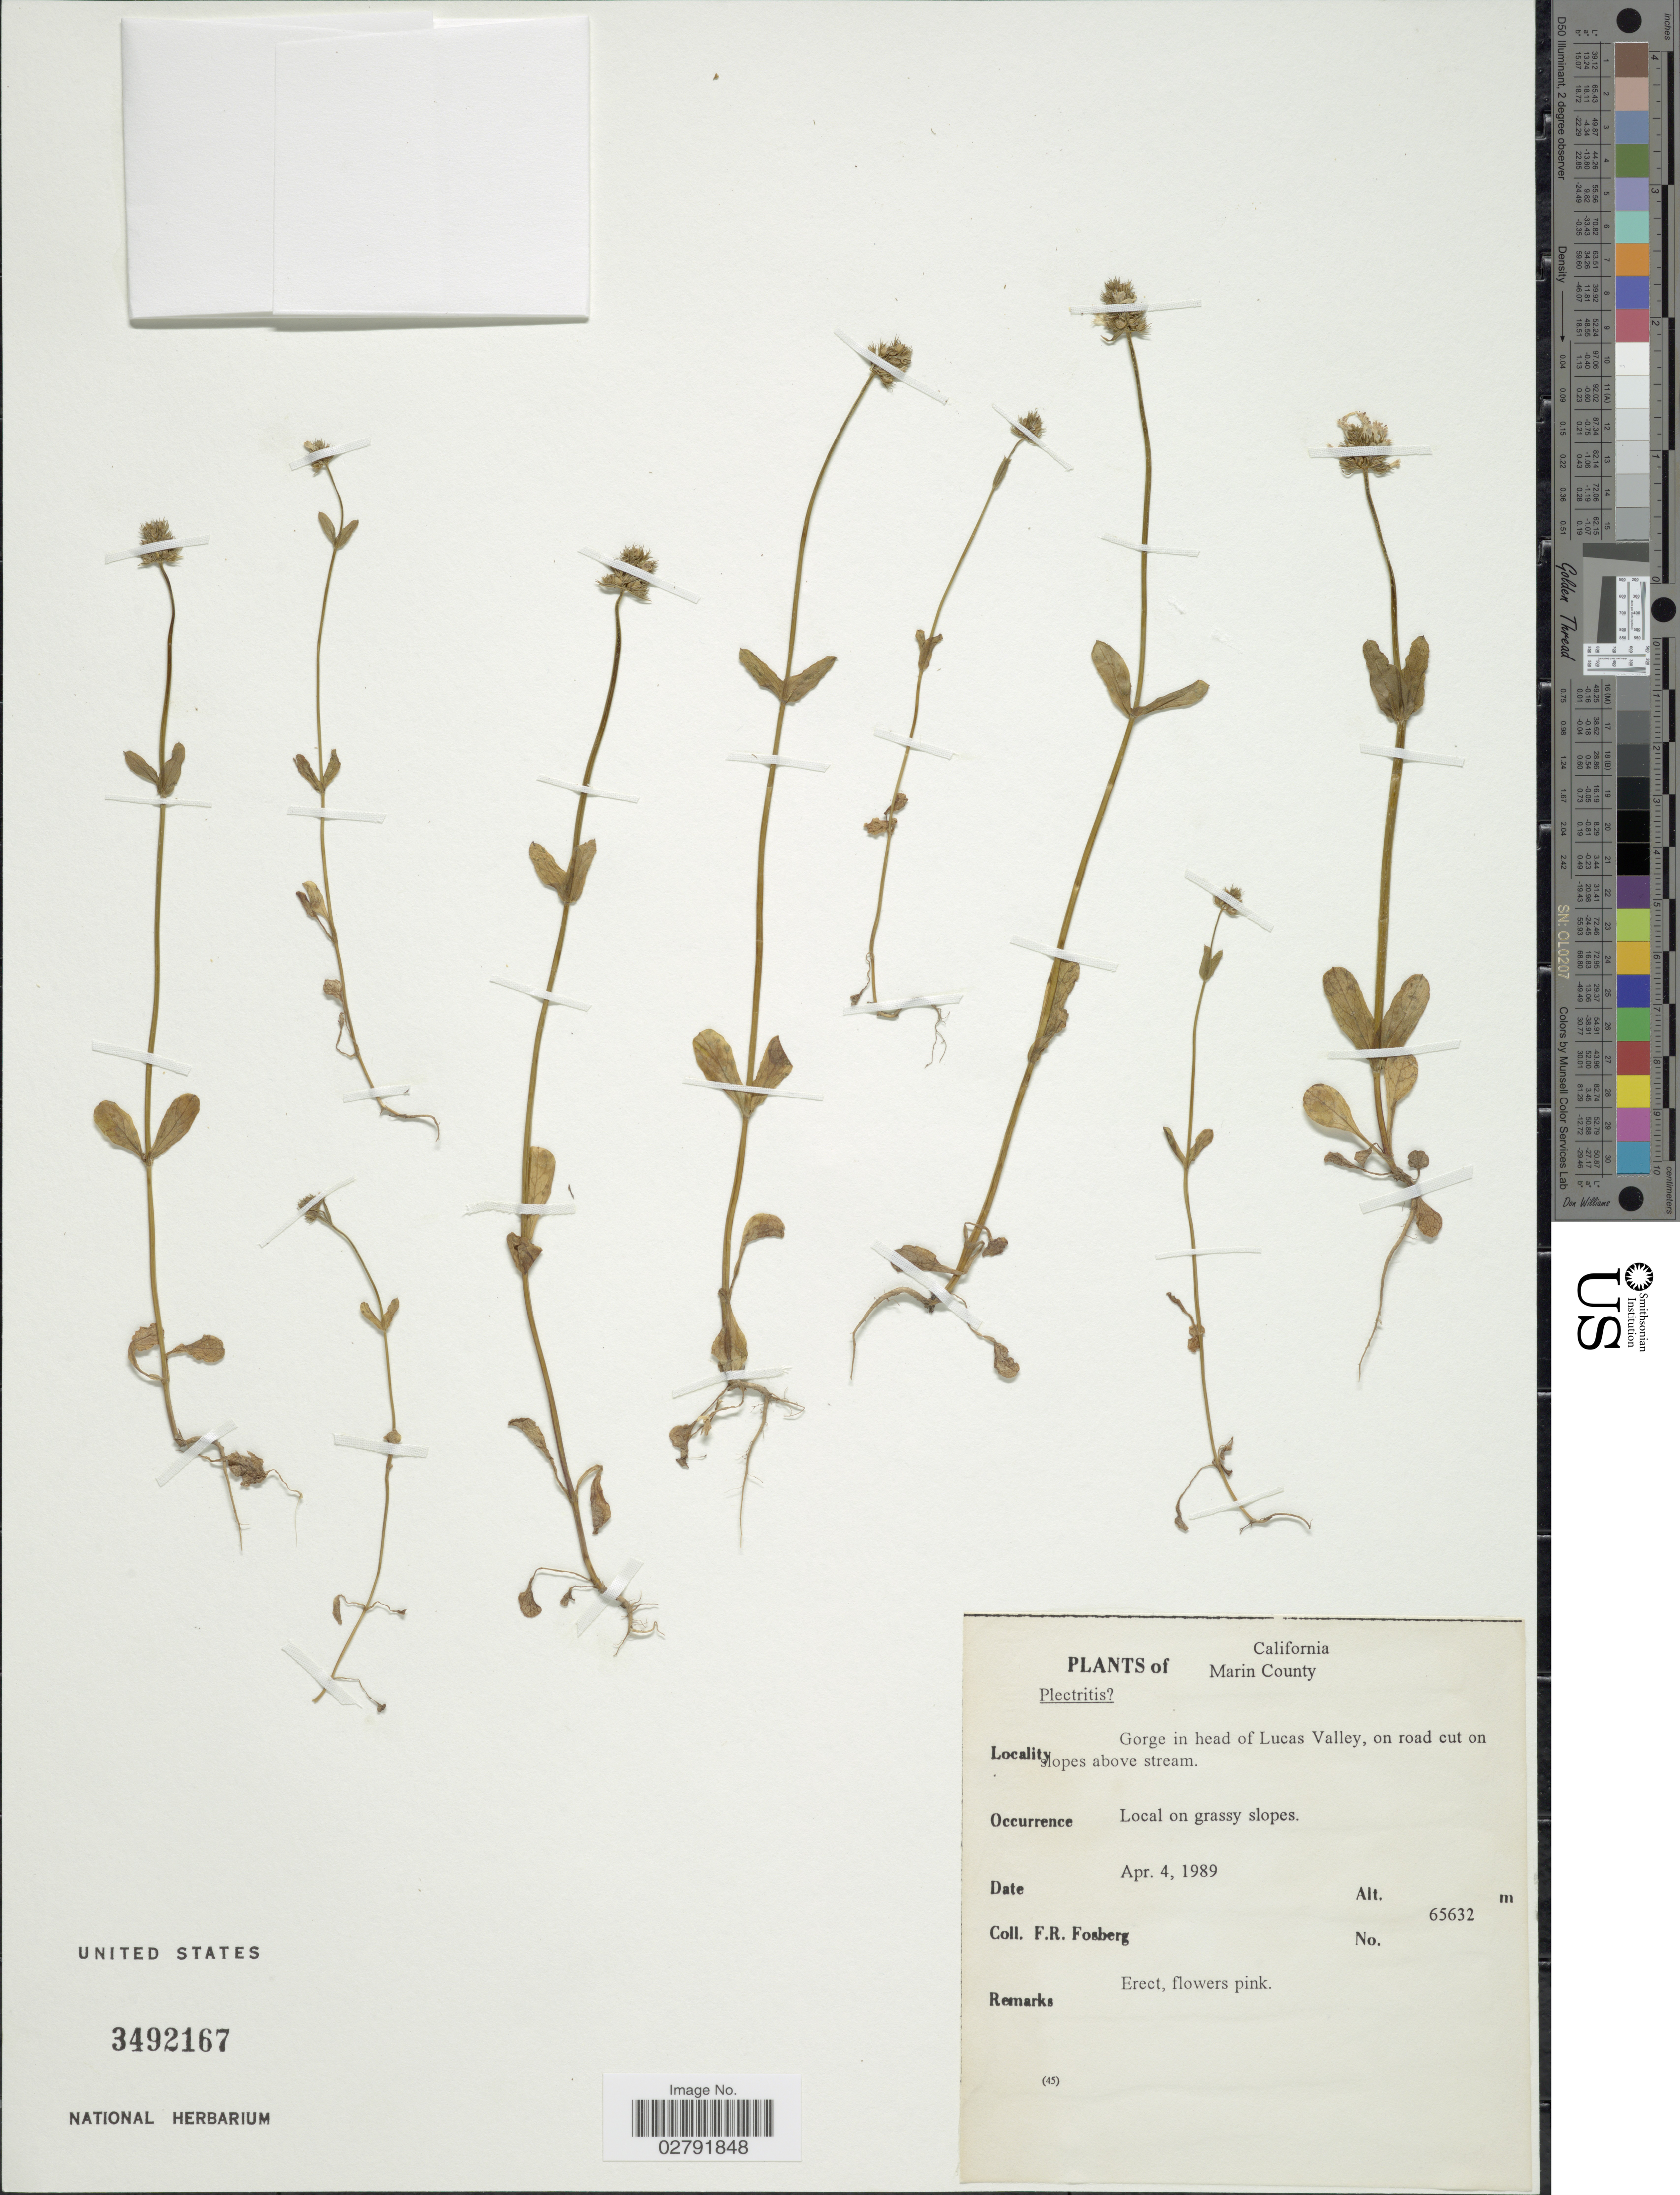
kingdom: Plantae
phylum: Tracheophyta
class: Magnoliopsida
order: Dipsacales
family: Caprifoliaceae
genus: Plectritis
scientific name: Plectritis sp.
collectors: F. R. Fosberg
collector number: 65632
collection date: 1989-04-04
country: United States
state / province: California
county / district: Marin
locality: Marin County. Gorge in head of Lucas Valley, on road cut on slopes above stream.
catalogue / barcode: US 3492167